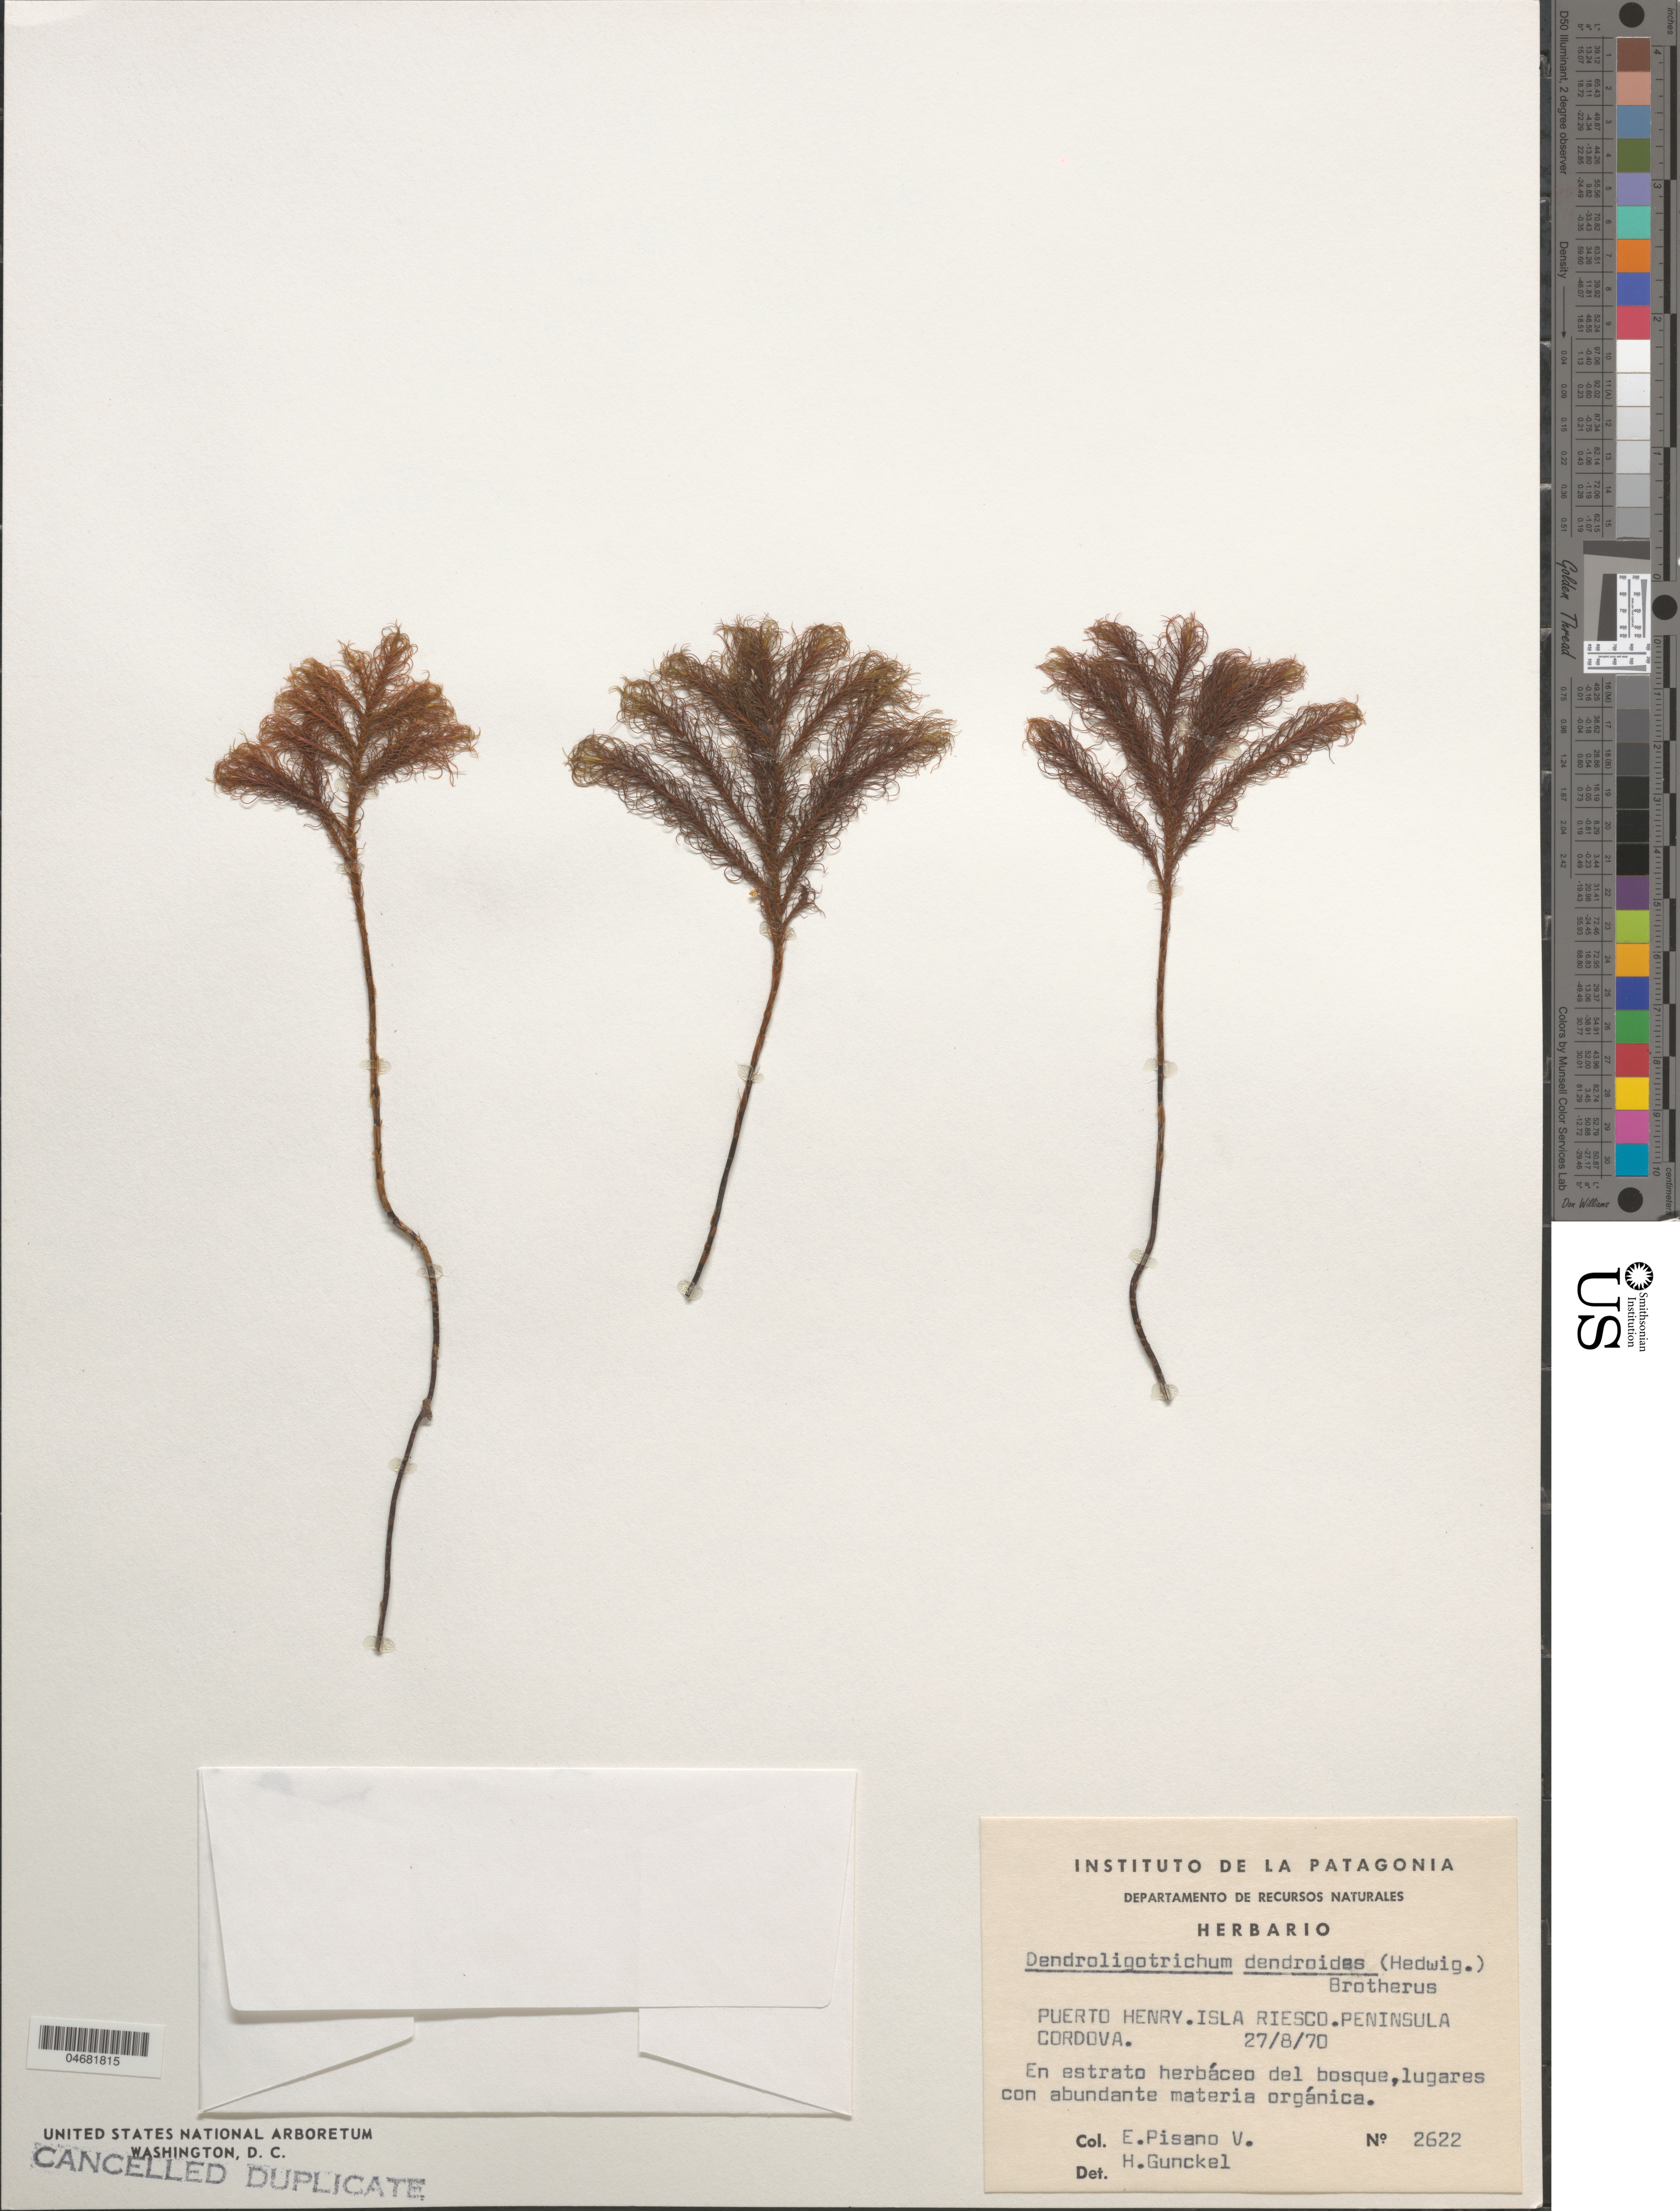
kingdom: Plantae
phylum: Bryophyta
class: Polytrichopsida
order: Polytrichales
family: Polytrichaceae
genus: Dendroligotrichum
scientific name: Dendroligotrichum dendroides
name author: (Brid. ex Hedw.) Broth.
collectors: E. Pisano & H. Gunckel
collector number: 2622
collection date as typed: Transcribed d/m/y: 27/8/70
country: Chile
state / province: Magallanes y de la Antártica Chilena (XII)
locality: Puerto Henry. Isla Riesco. Peninsula Cordova.